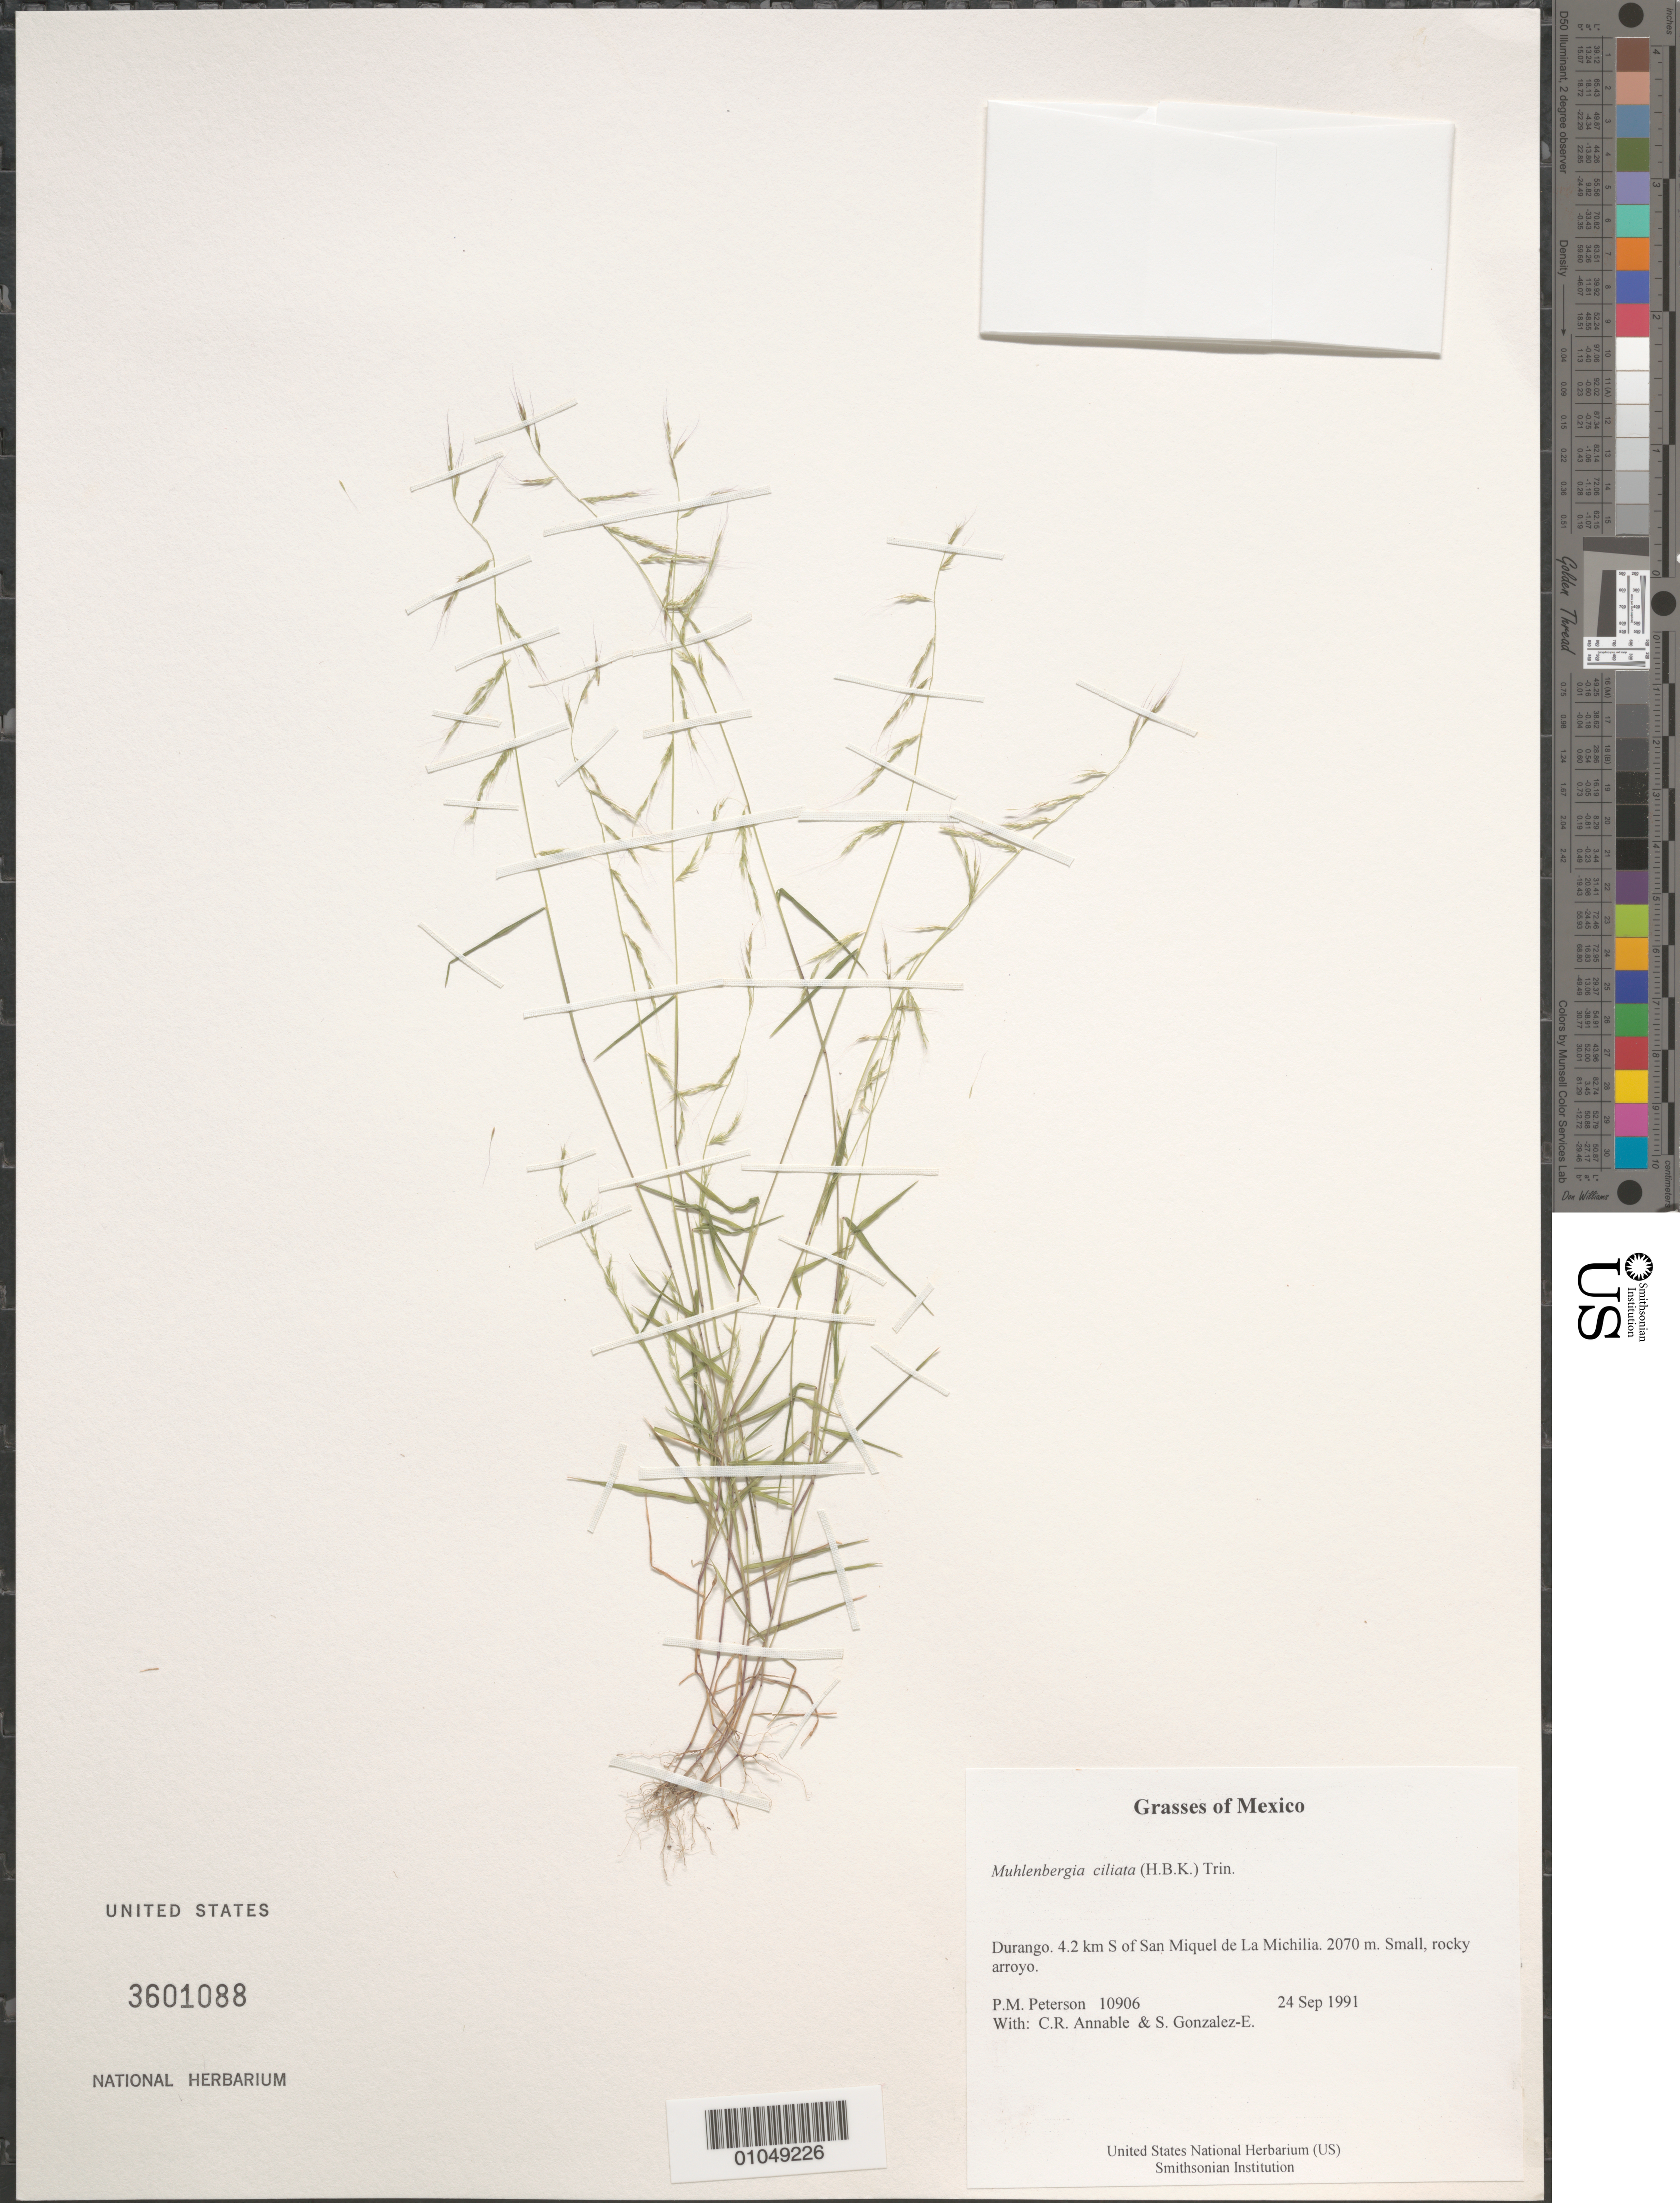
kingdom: Plantae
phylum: Tracheophyta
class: Liliopsida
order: Poales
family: Poaceae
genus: Muhlenbergia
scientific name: Muhlenbergia ciliata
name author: (Kunth) Trin.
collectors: P. M. Peterson, C. R. Annable & M. S. González-Elizondo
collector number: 10906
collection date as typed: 24 Sep 1991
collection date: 1991-09-24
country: Mexico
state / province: Durango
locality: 4.2 km S of San Miquel de La Michilia.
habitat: Small, rocky arroyo.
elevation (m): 2070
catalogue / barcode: US 3601088